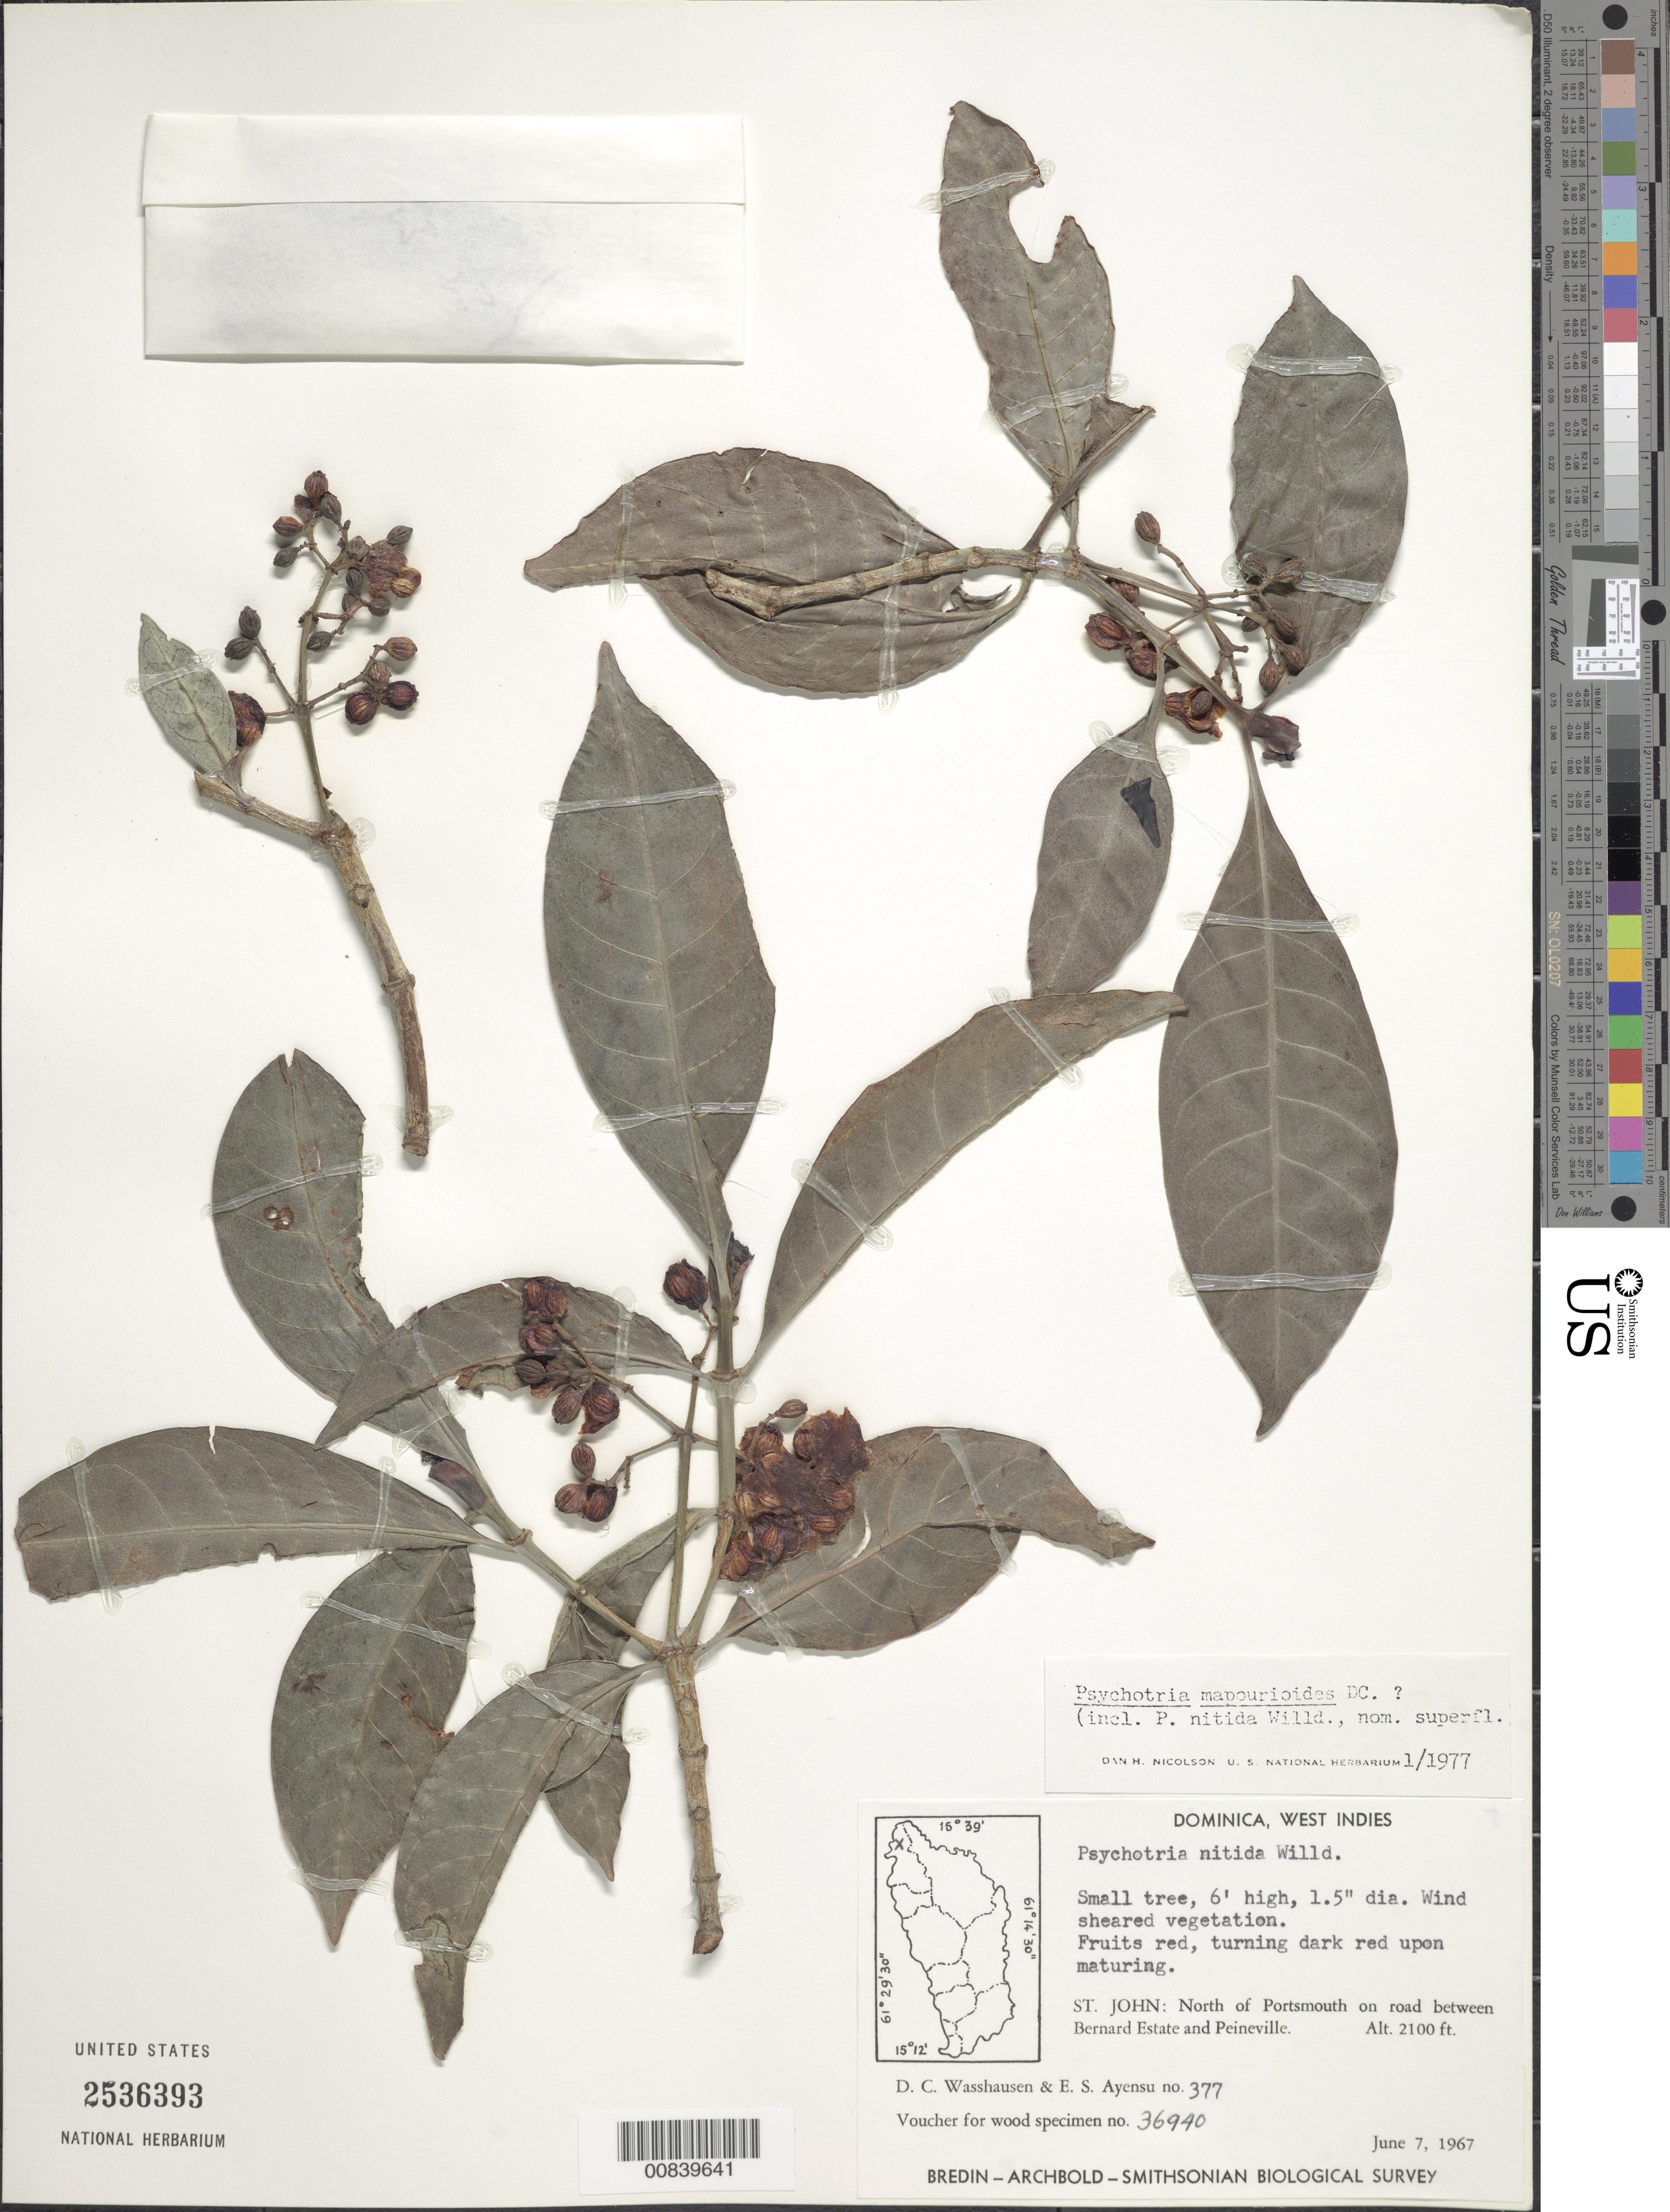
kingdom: Plantae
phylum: Tracheophyta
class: Magnoliopsida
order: Gentianales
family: Rubiaceae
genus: Psychotria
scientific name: Psychotria mapourioides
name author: DC.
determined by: Nicolson, Dan H.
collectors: D. C. Wasshausen & E. S. Ayensu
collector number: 377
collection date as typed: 07 Jun 1967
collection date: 1967-06-07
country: Dominica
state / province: St. John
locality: North of Portsmouth on road between Bernard Estate and Peineville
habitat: Wind-sheared vegetation along road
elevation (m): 640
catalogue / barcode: US 2536393